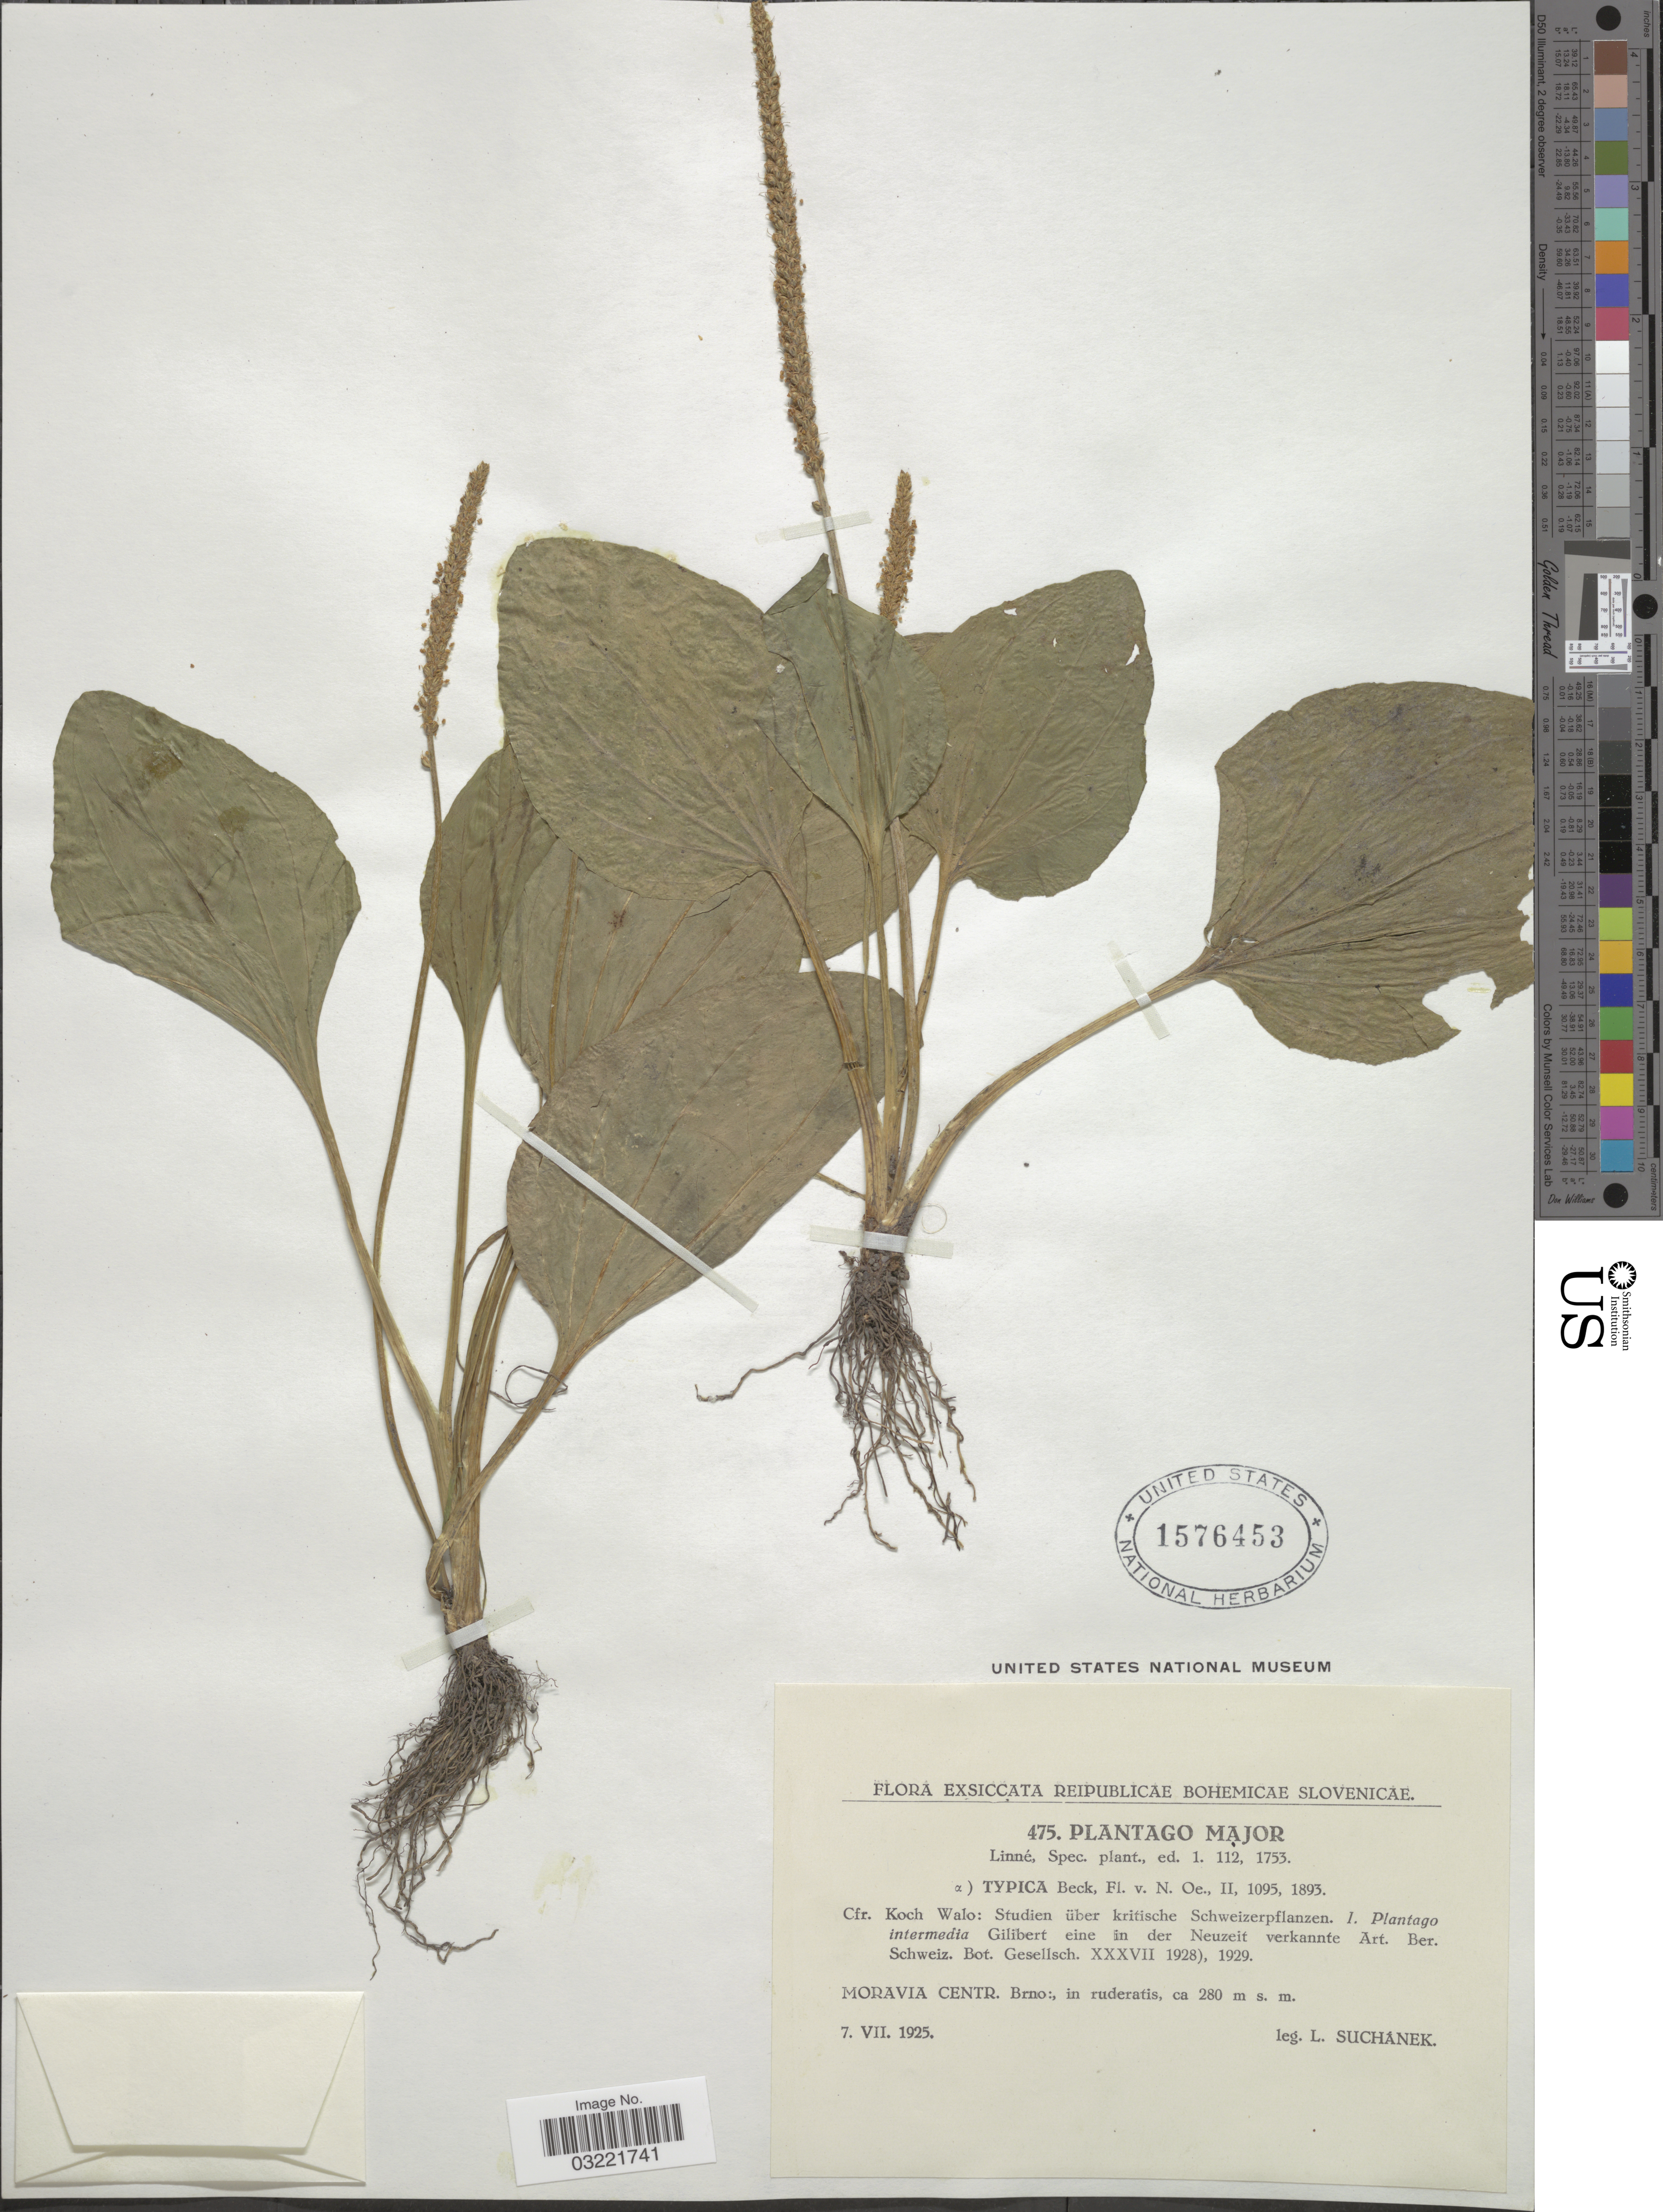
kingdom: Plantae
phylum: Tracheophyta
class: Magnoliopsida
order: Lamiales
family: Plantaginaceae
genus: Plantago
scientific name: Plantago major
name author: L.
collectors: L. Suchánek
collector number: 475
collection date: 1925-07-07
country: Czechia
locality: Reipublicae Bohemicae Slovanicae. Moravia Centr. Brno:, in ruderatis.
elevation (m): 280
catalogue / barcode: US 1576453